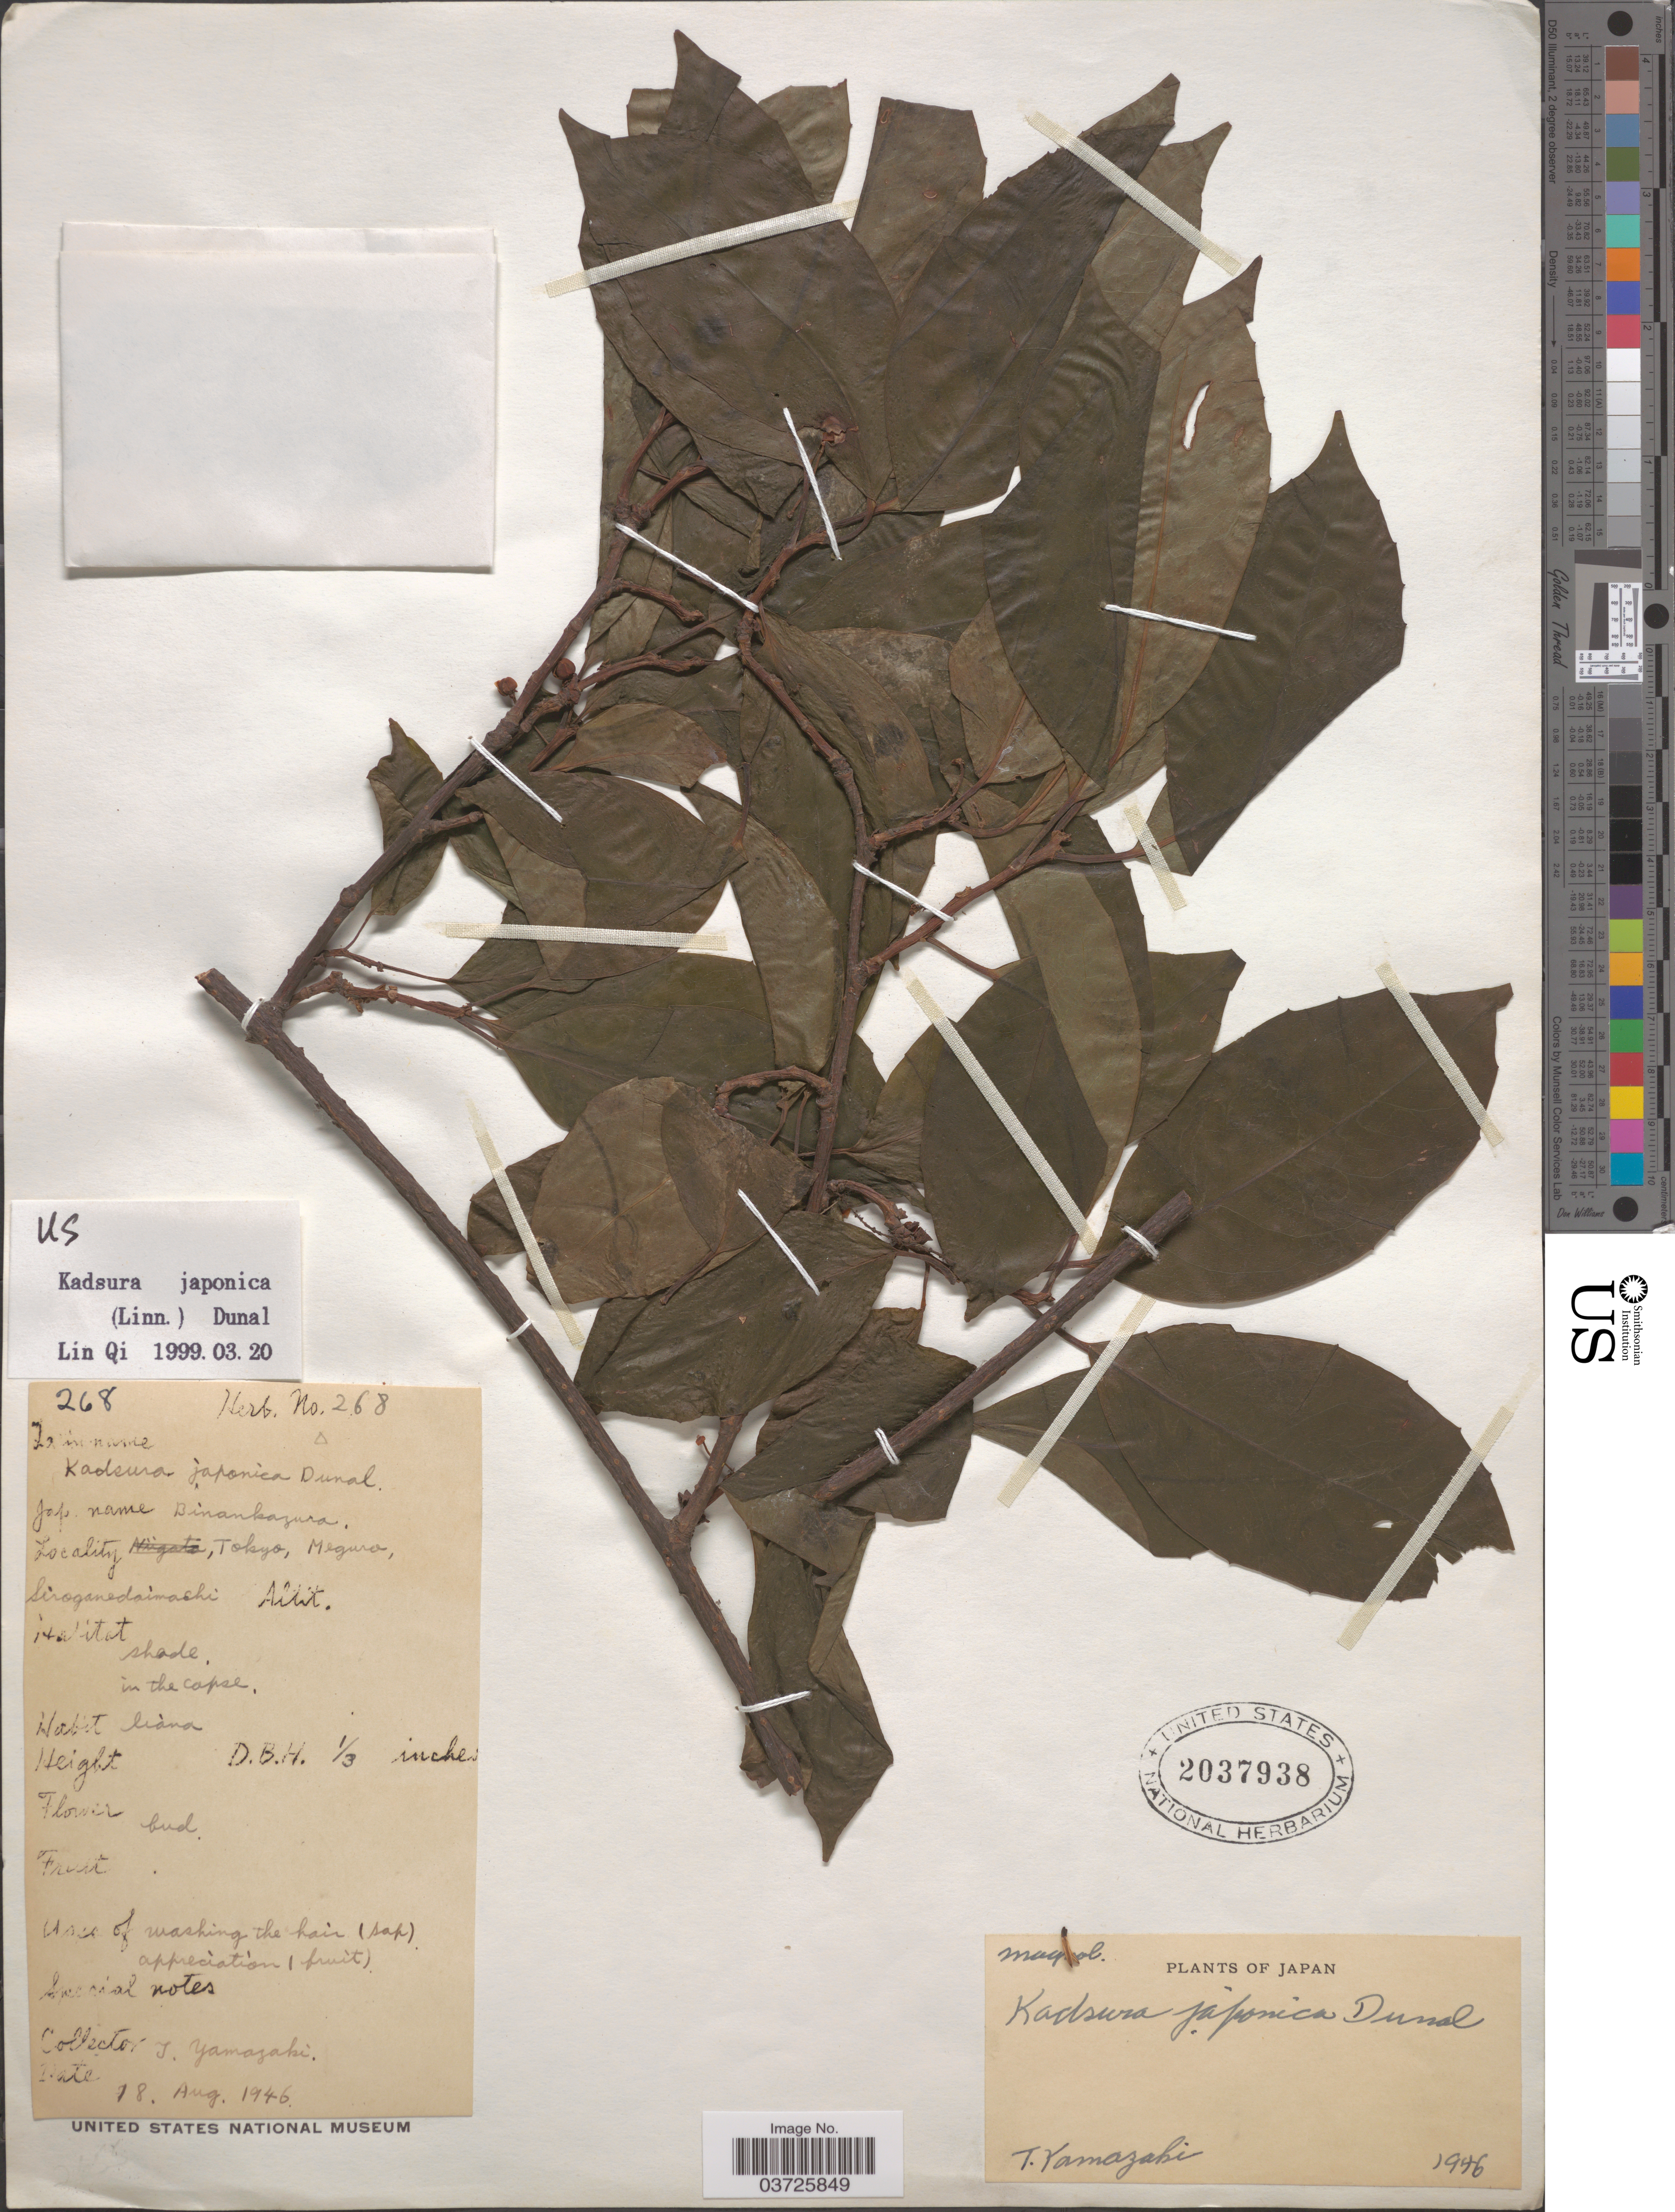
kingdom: Plantae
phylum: Tracheophyta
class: Magnoliopsida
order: Austrobaileyales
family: Schisandraceae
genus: Kadsura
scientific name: Kadsura japonica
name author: (L.) Dunal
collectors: T. Yamazaki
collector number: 268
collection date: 1946-08-18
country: Japan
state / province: Tokyo, Federal City of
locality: Meguro, Siroganedaimashi. In the capse.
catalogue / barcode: US 2037938